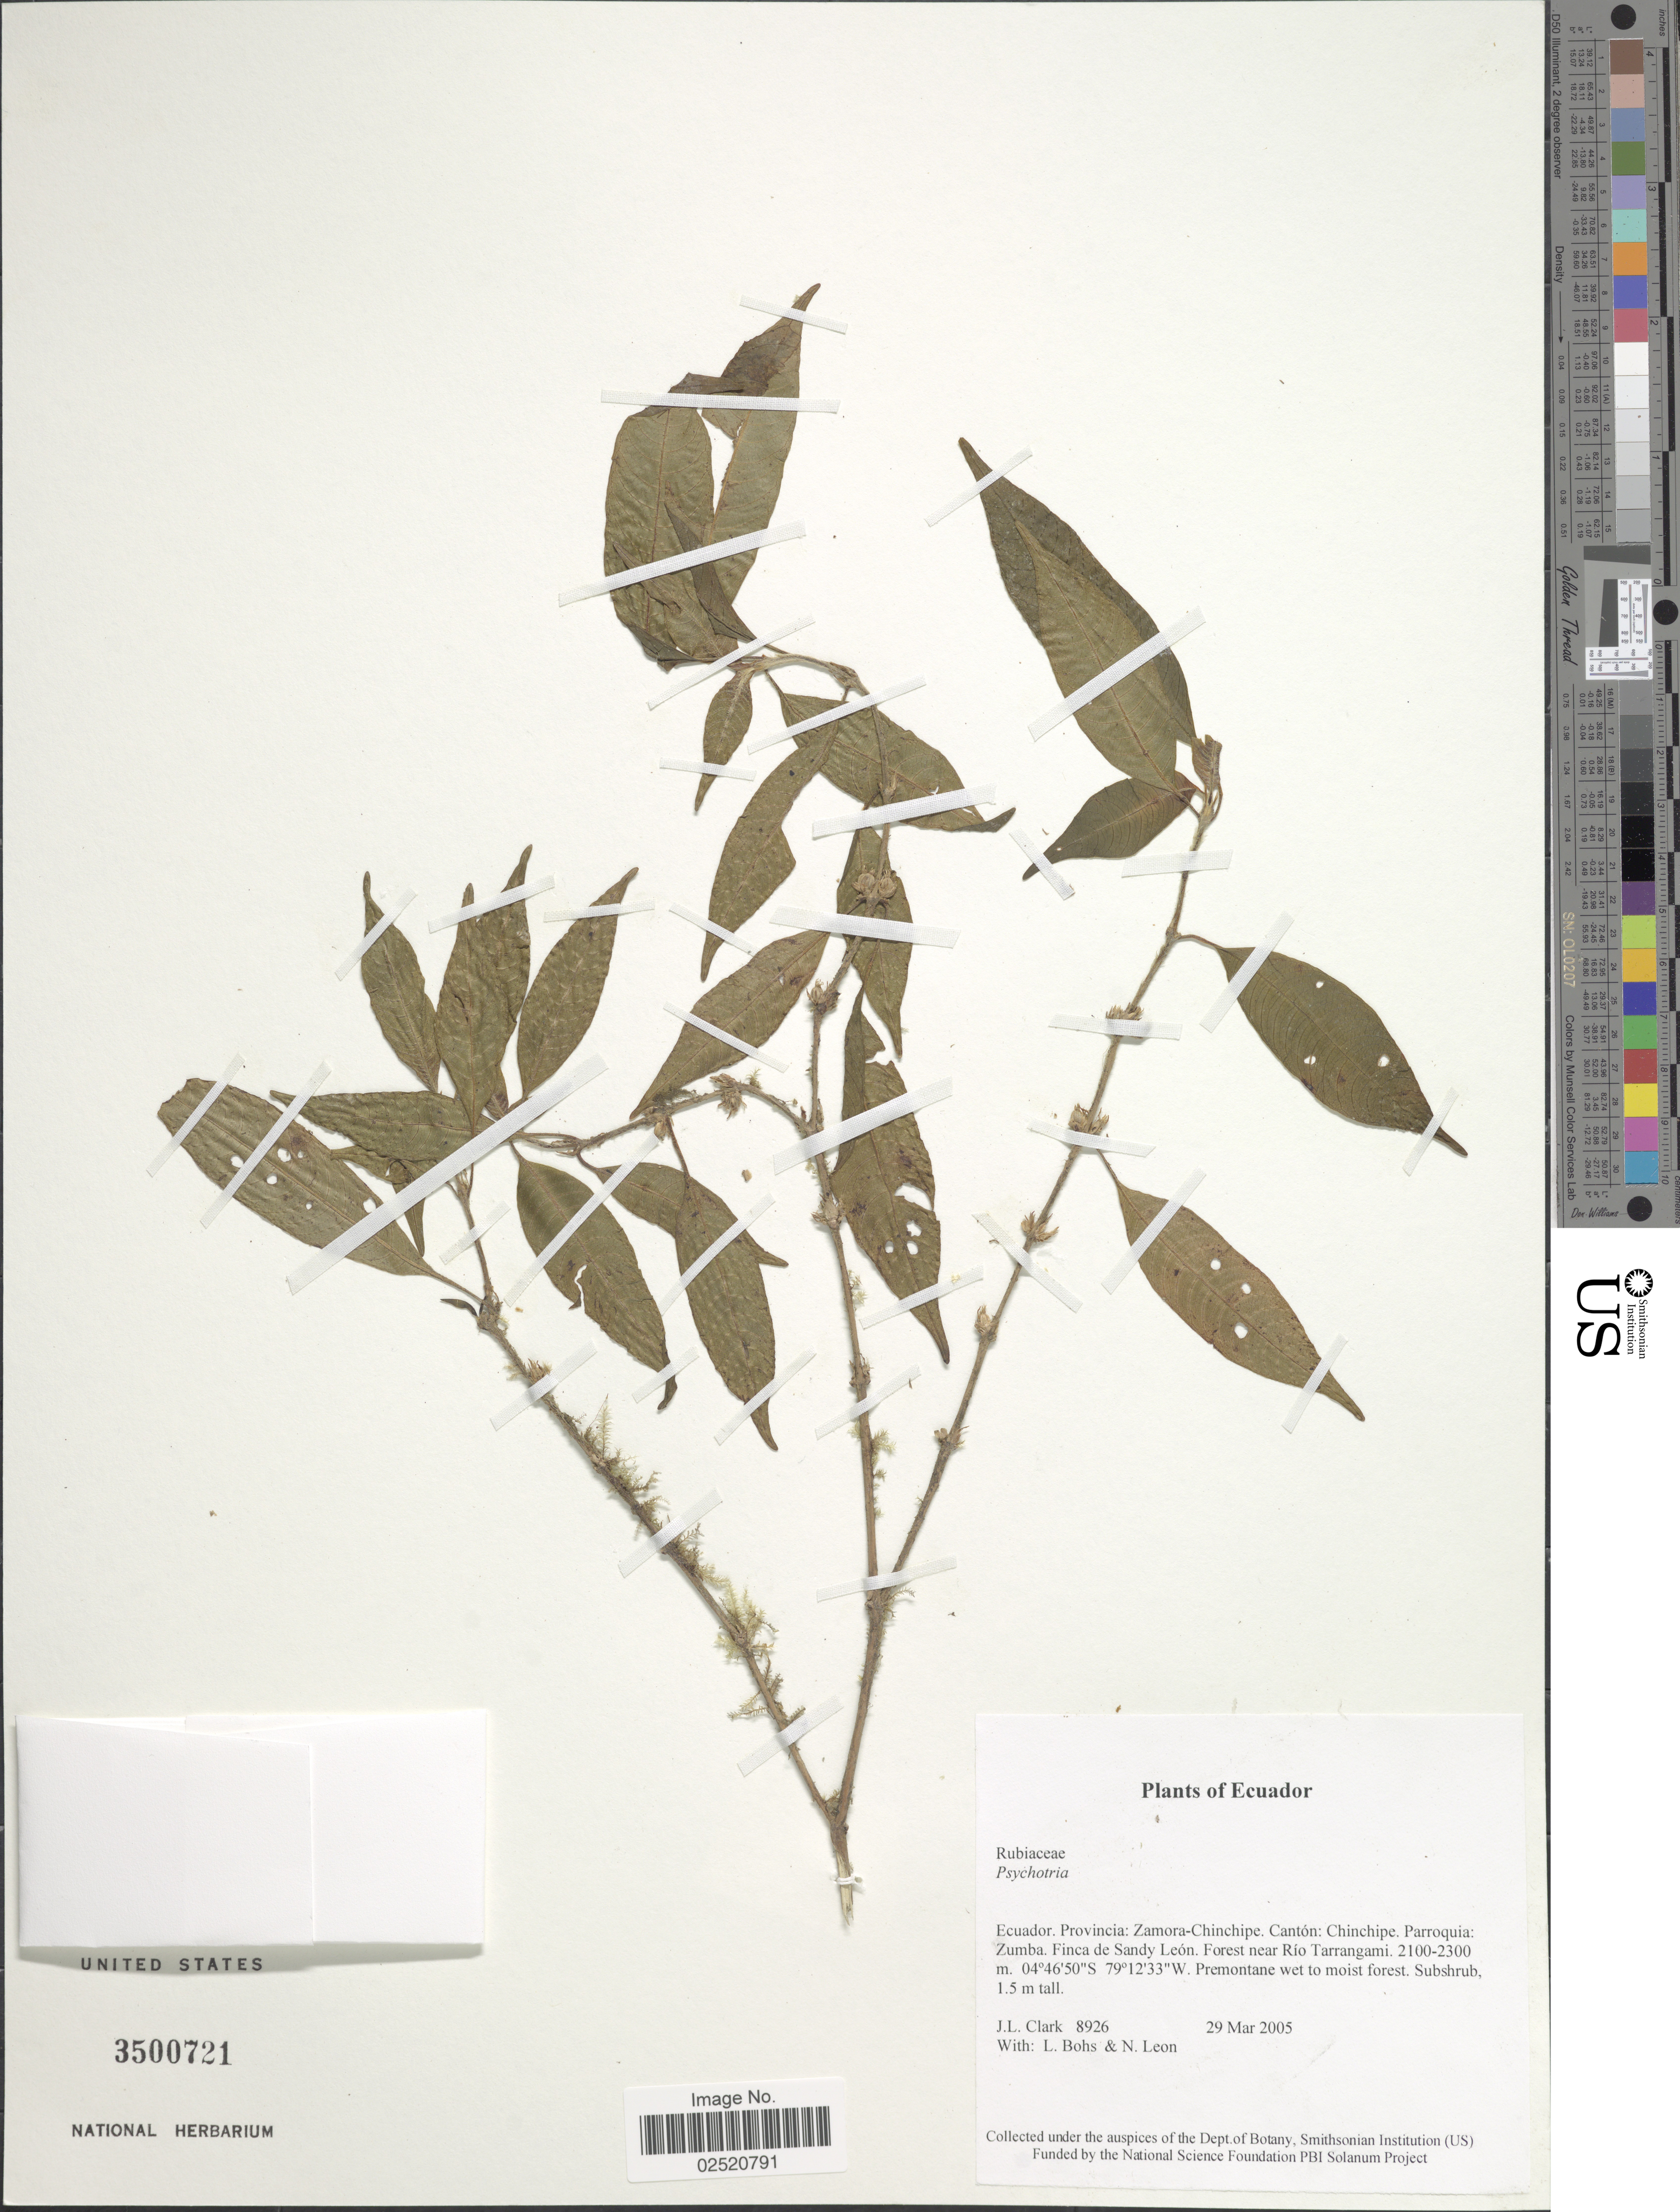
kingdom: Plantae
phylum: Tracheophyta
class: Magnoliopsida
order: Gentianales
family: Rubiaceae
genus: Psychotria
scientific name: Psychotria sp.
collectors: J. L. Clark, L. A. Bohs & N. Leon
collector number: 8926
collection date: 2005-03-29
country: Ecuador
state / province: Zamora-Chinchipe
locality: Canton; Chinchipe, Parroquia: Zumba, Finca de Sandy Leon, forest near Rio Tarrangami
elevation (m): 2100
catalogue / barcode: US 3500721